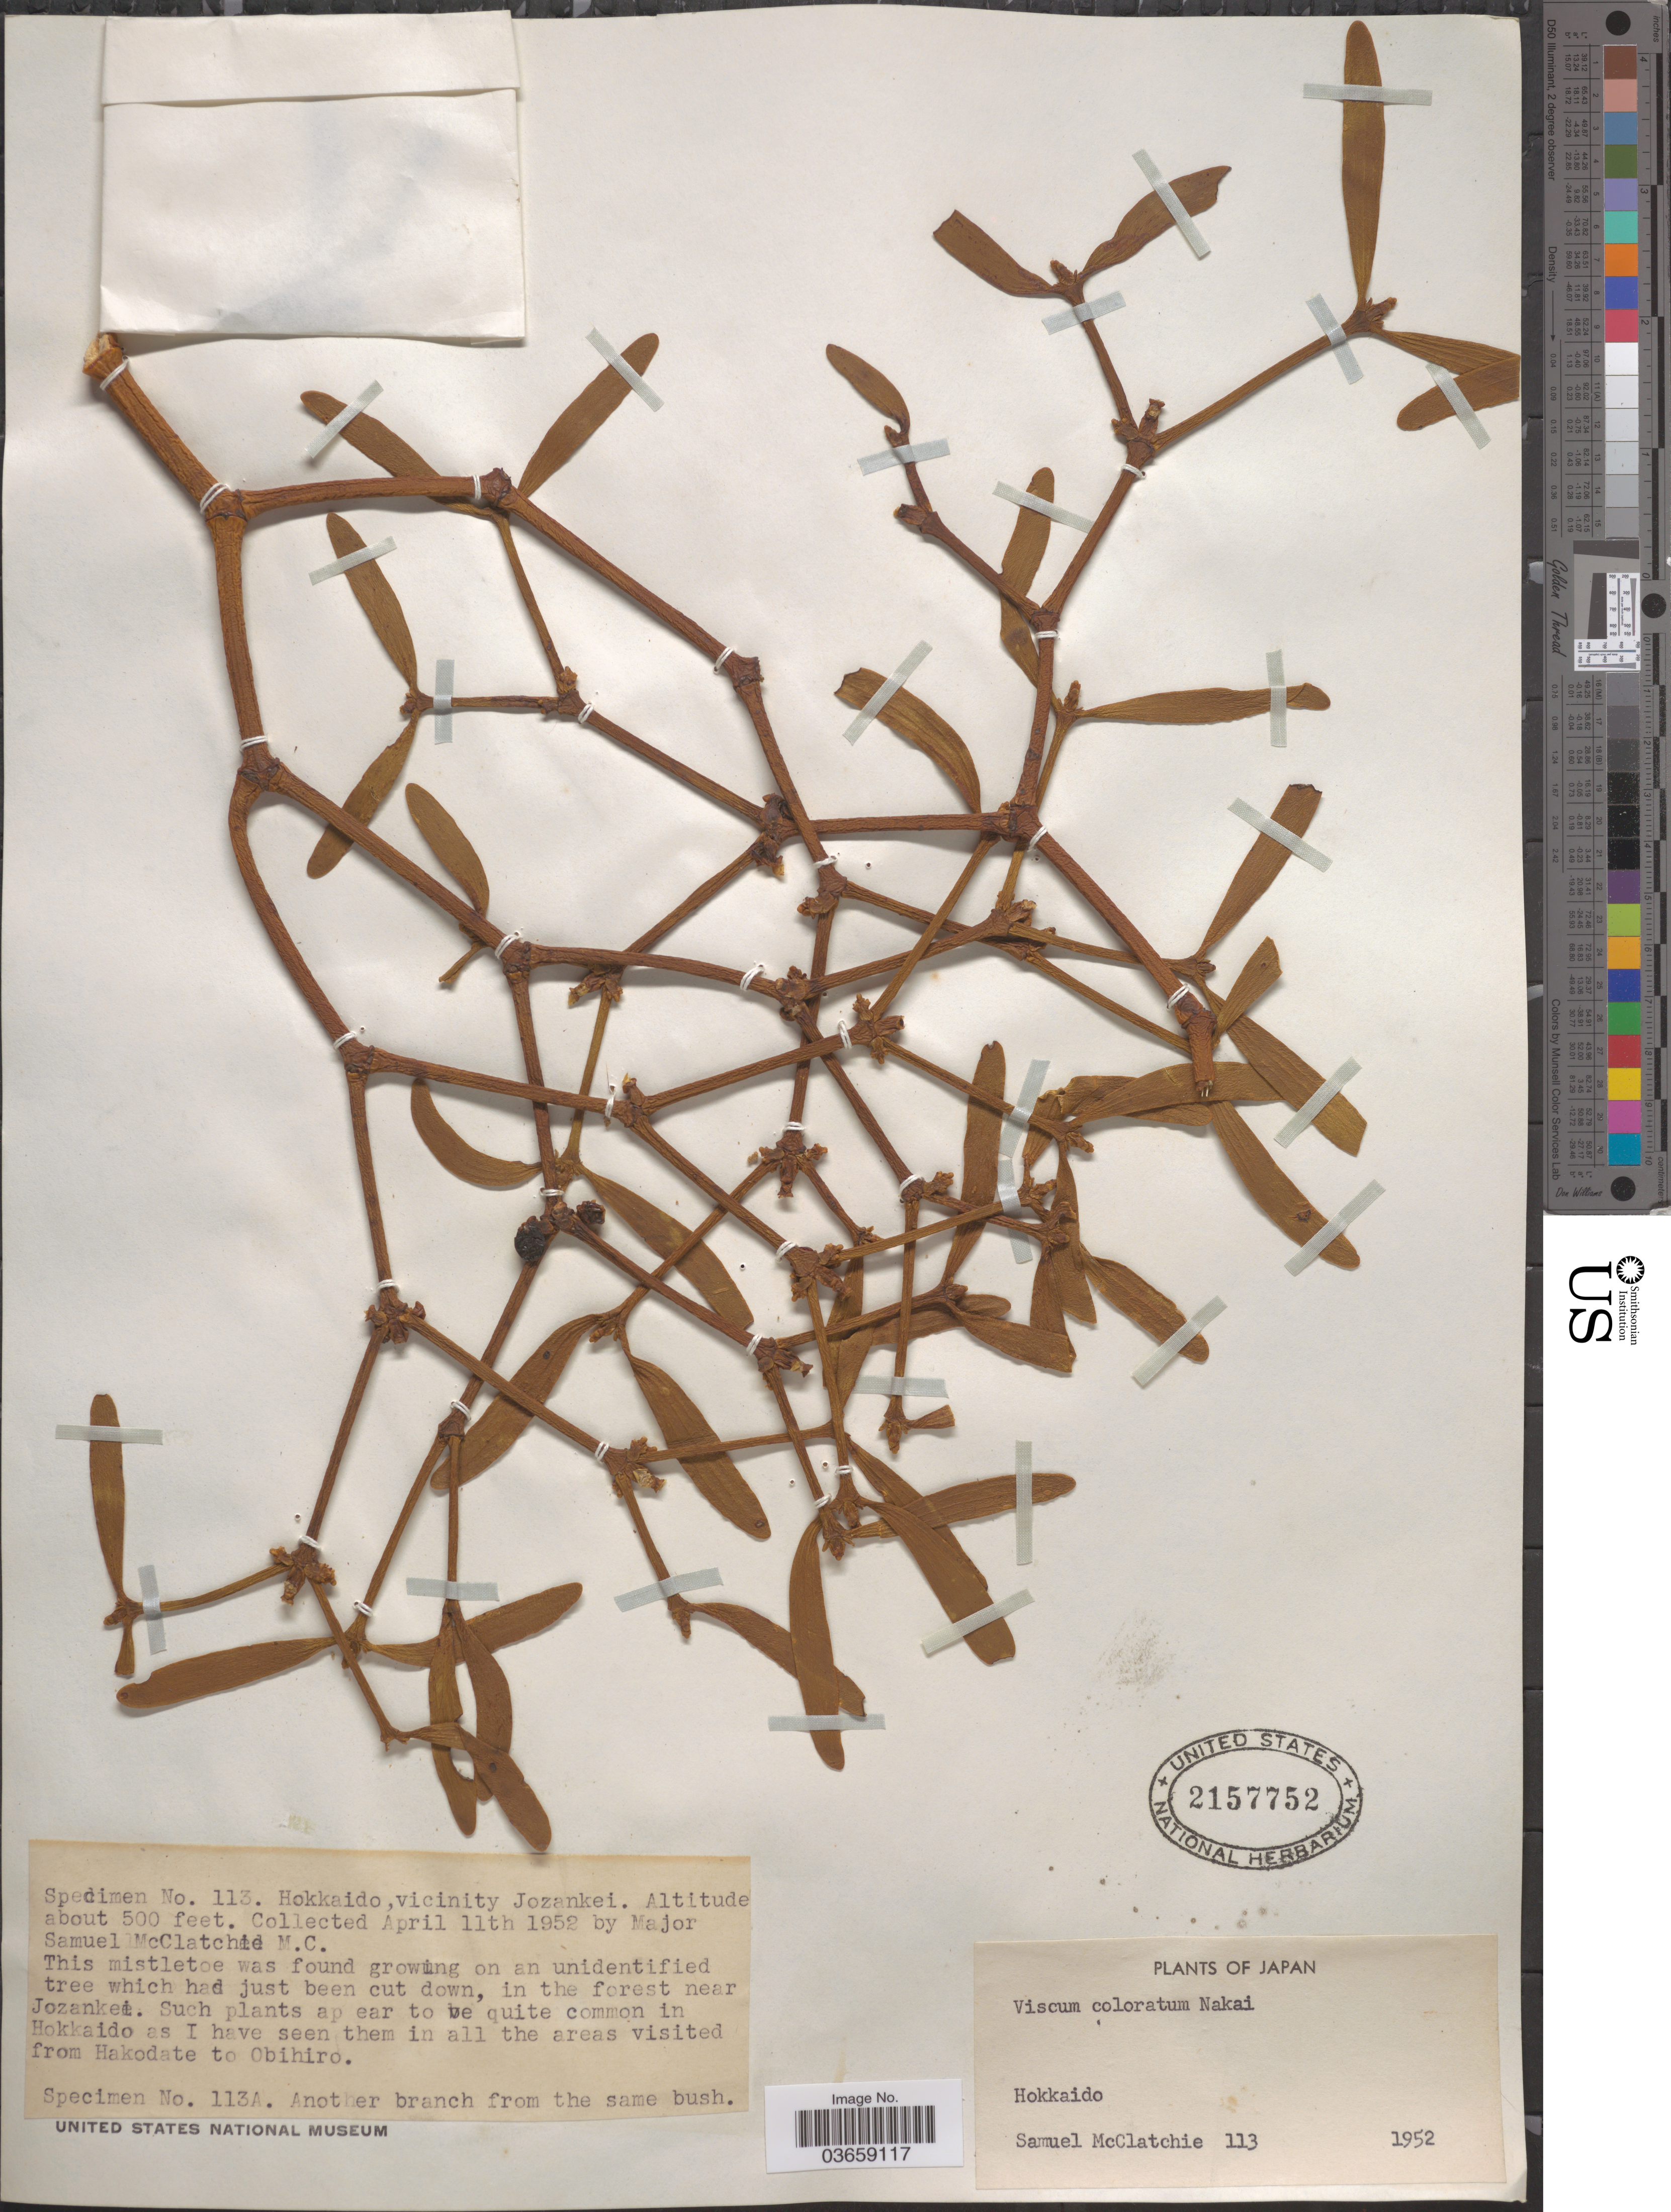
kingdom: Plantae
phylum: Tracheophyta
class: Magnoliopsida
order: Santalales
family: Viscaceae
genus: Viscum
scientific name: Viscum coloratum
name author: (Kom.) Nakai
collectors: S. McClatchie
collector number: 113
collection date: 1952-04-11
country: Japan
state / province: Hokkaidō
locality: Vicinity Jozankei. From Hakodate to Obihiro.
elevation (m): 152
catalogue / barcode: US 2157752